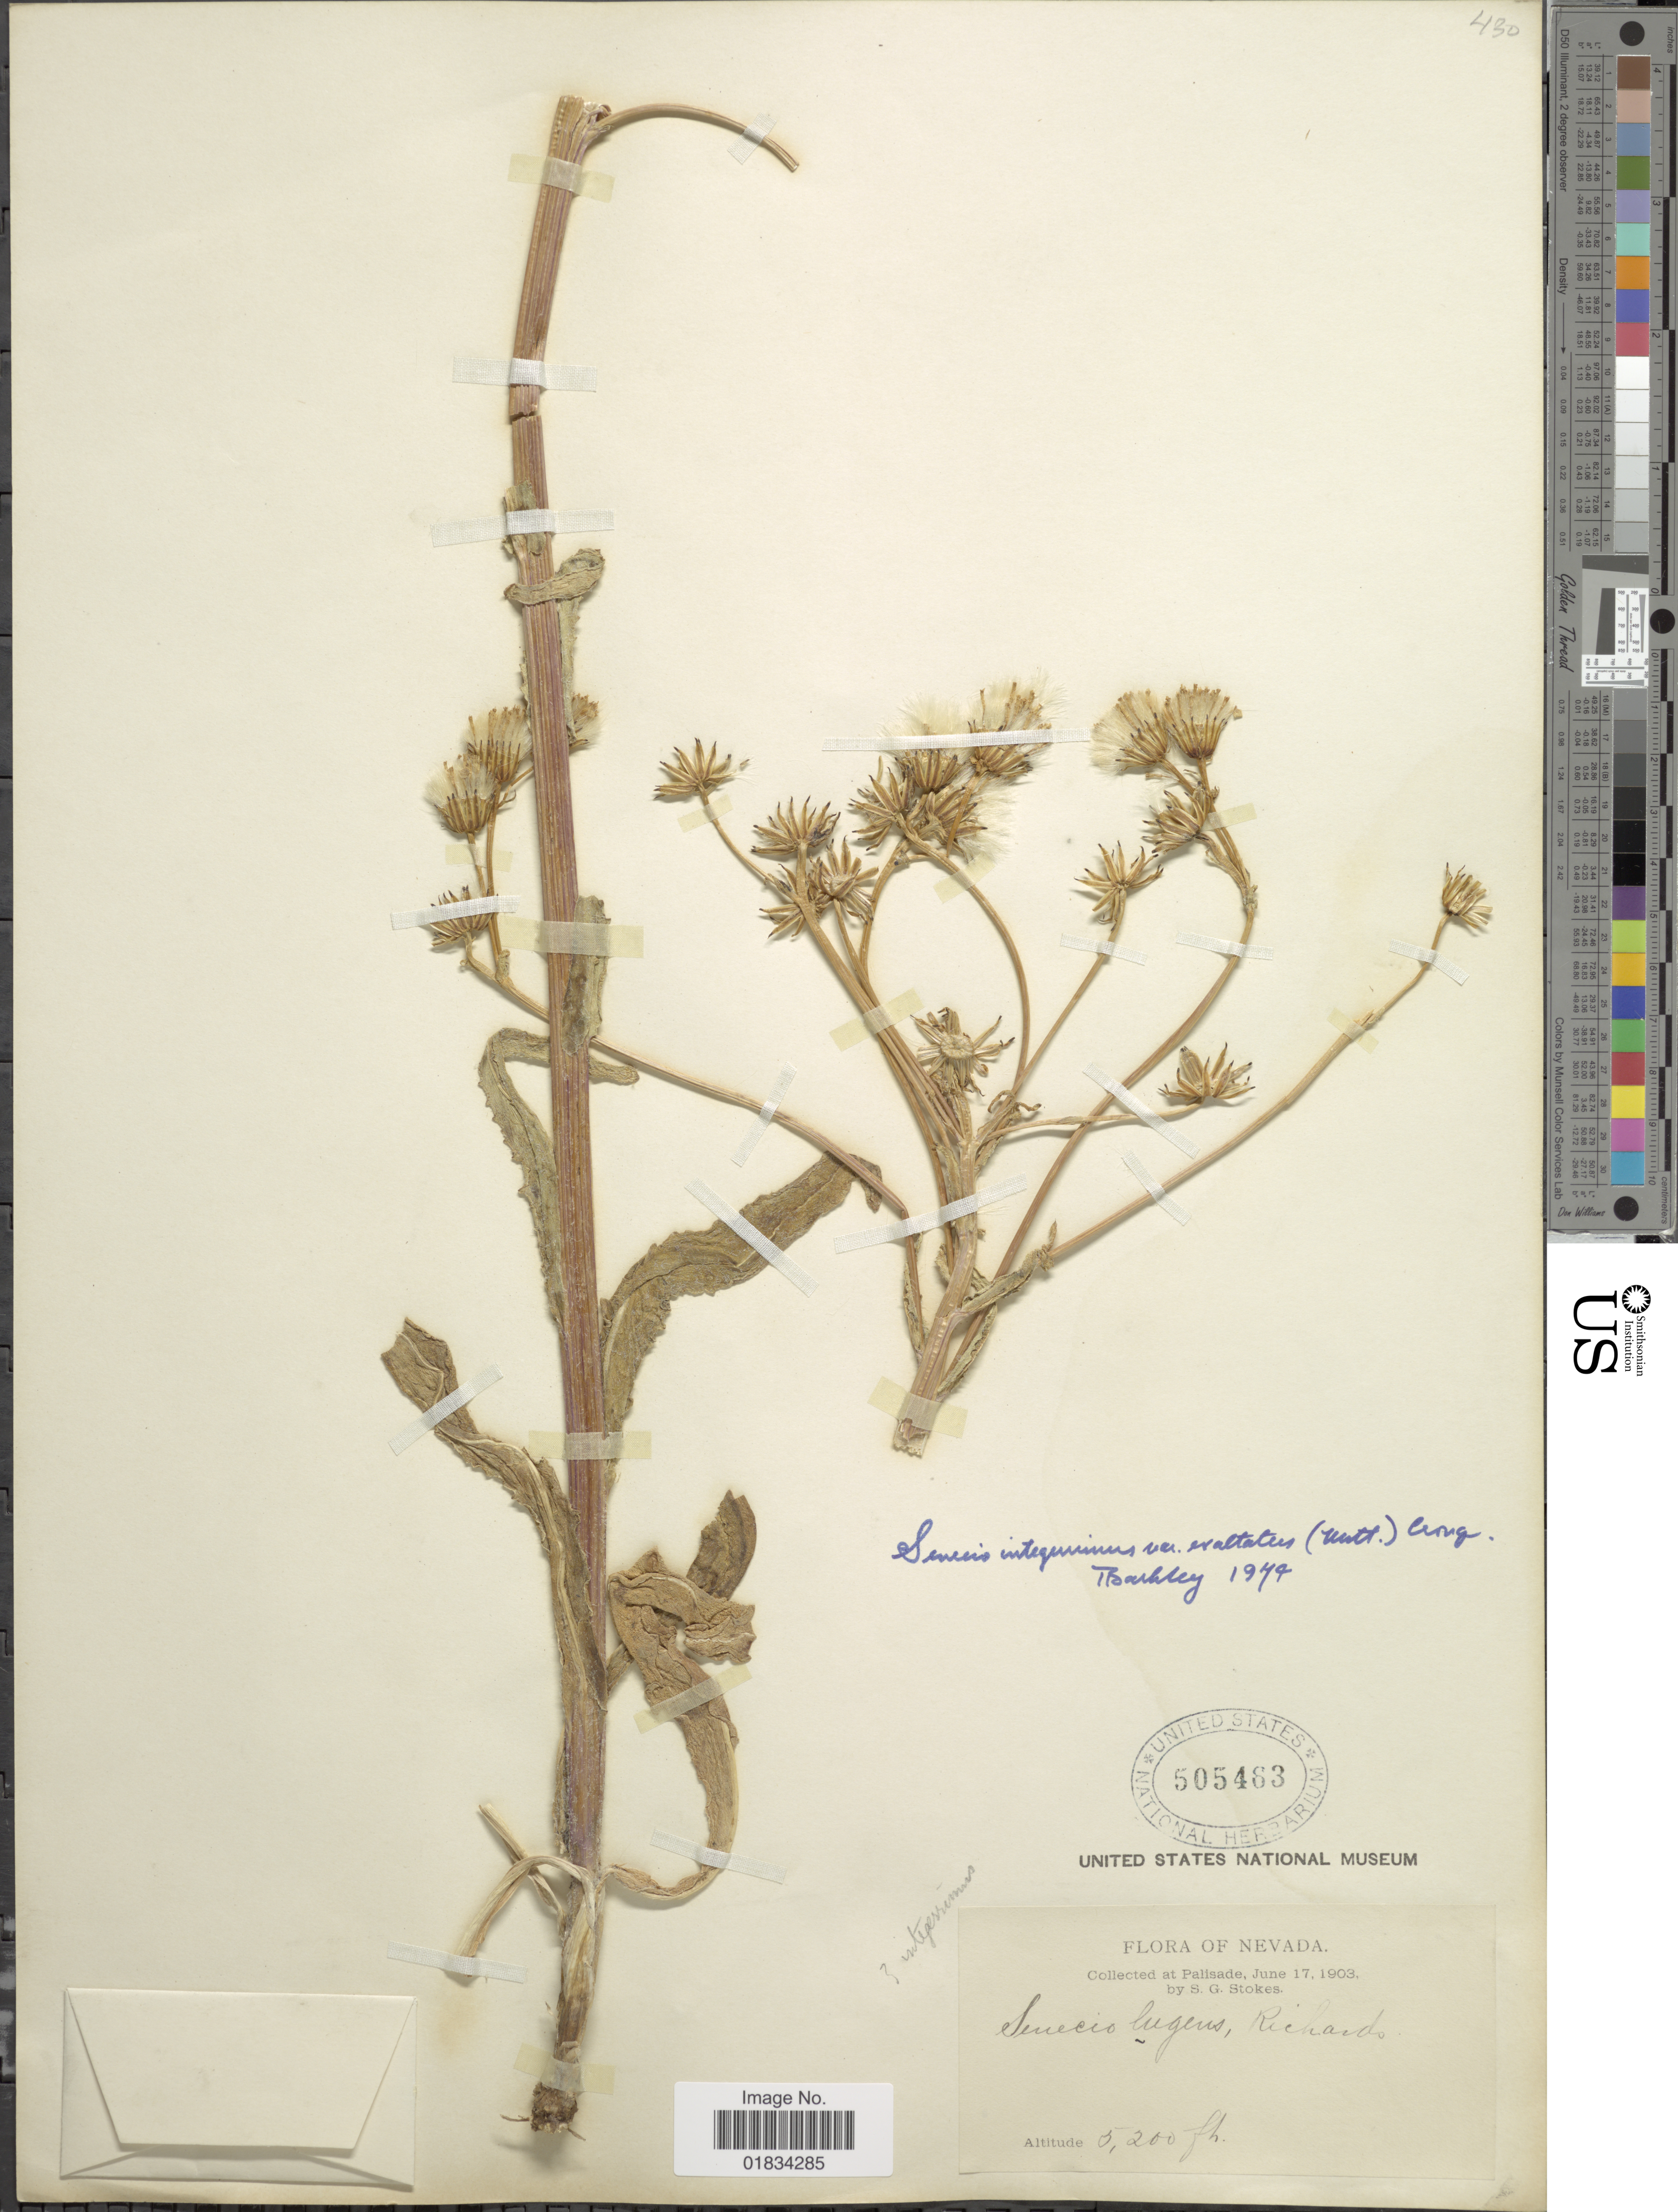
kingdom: Plantae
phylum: Tracheophyta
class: Magnoliopsida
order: Asterales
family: Asteraceae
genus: Senecio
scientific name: Senecio integerrimus var. exaltatus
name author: (Nutt.) Cronq.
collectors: S. G. Stokes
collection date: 1903-06-17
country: United States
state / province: Nevada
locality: Palisade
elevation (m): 1585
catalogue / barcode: US 505463